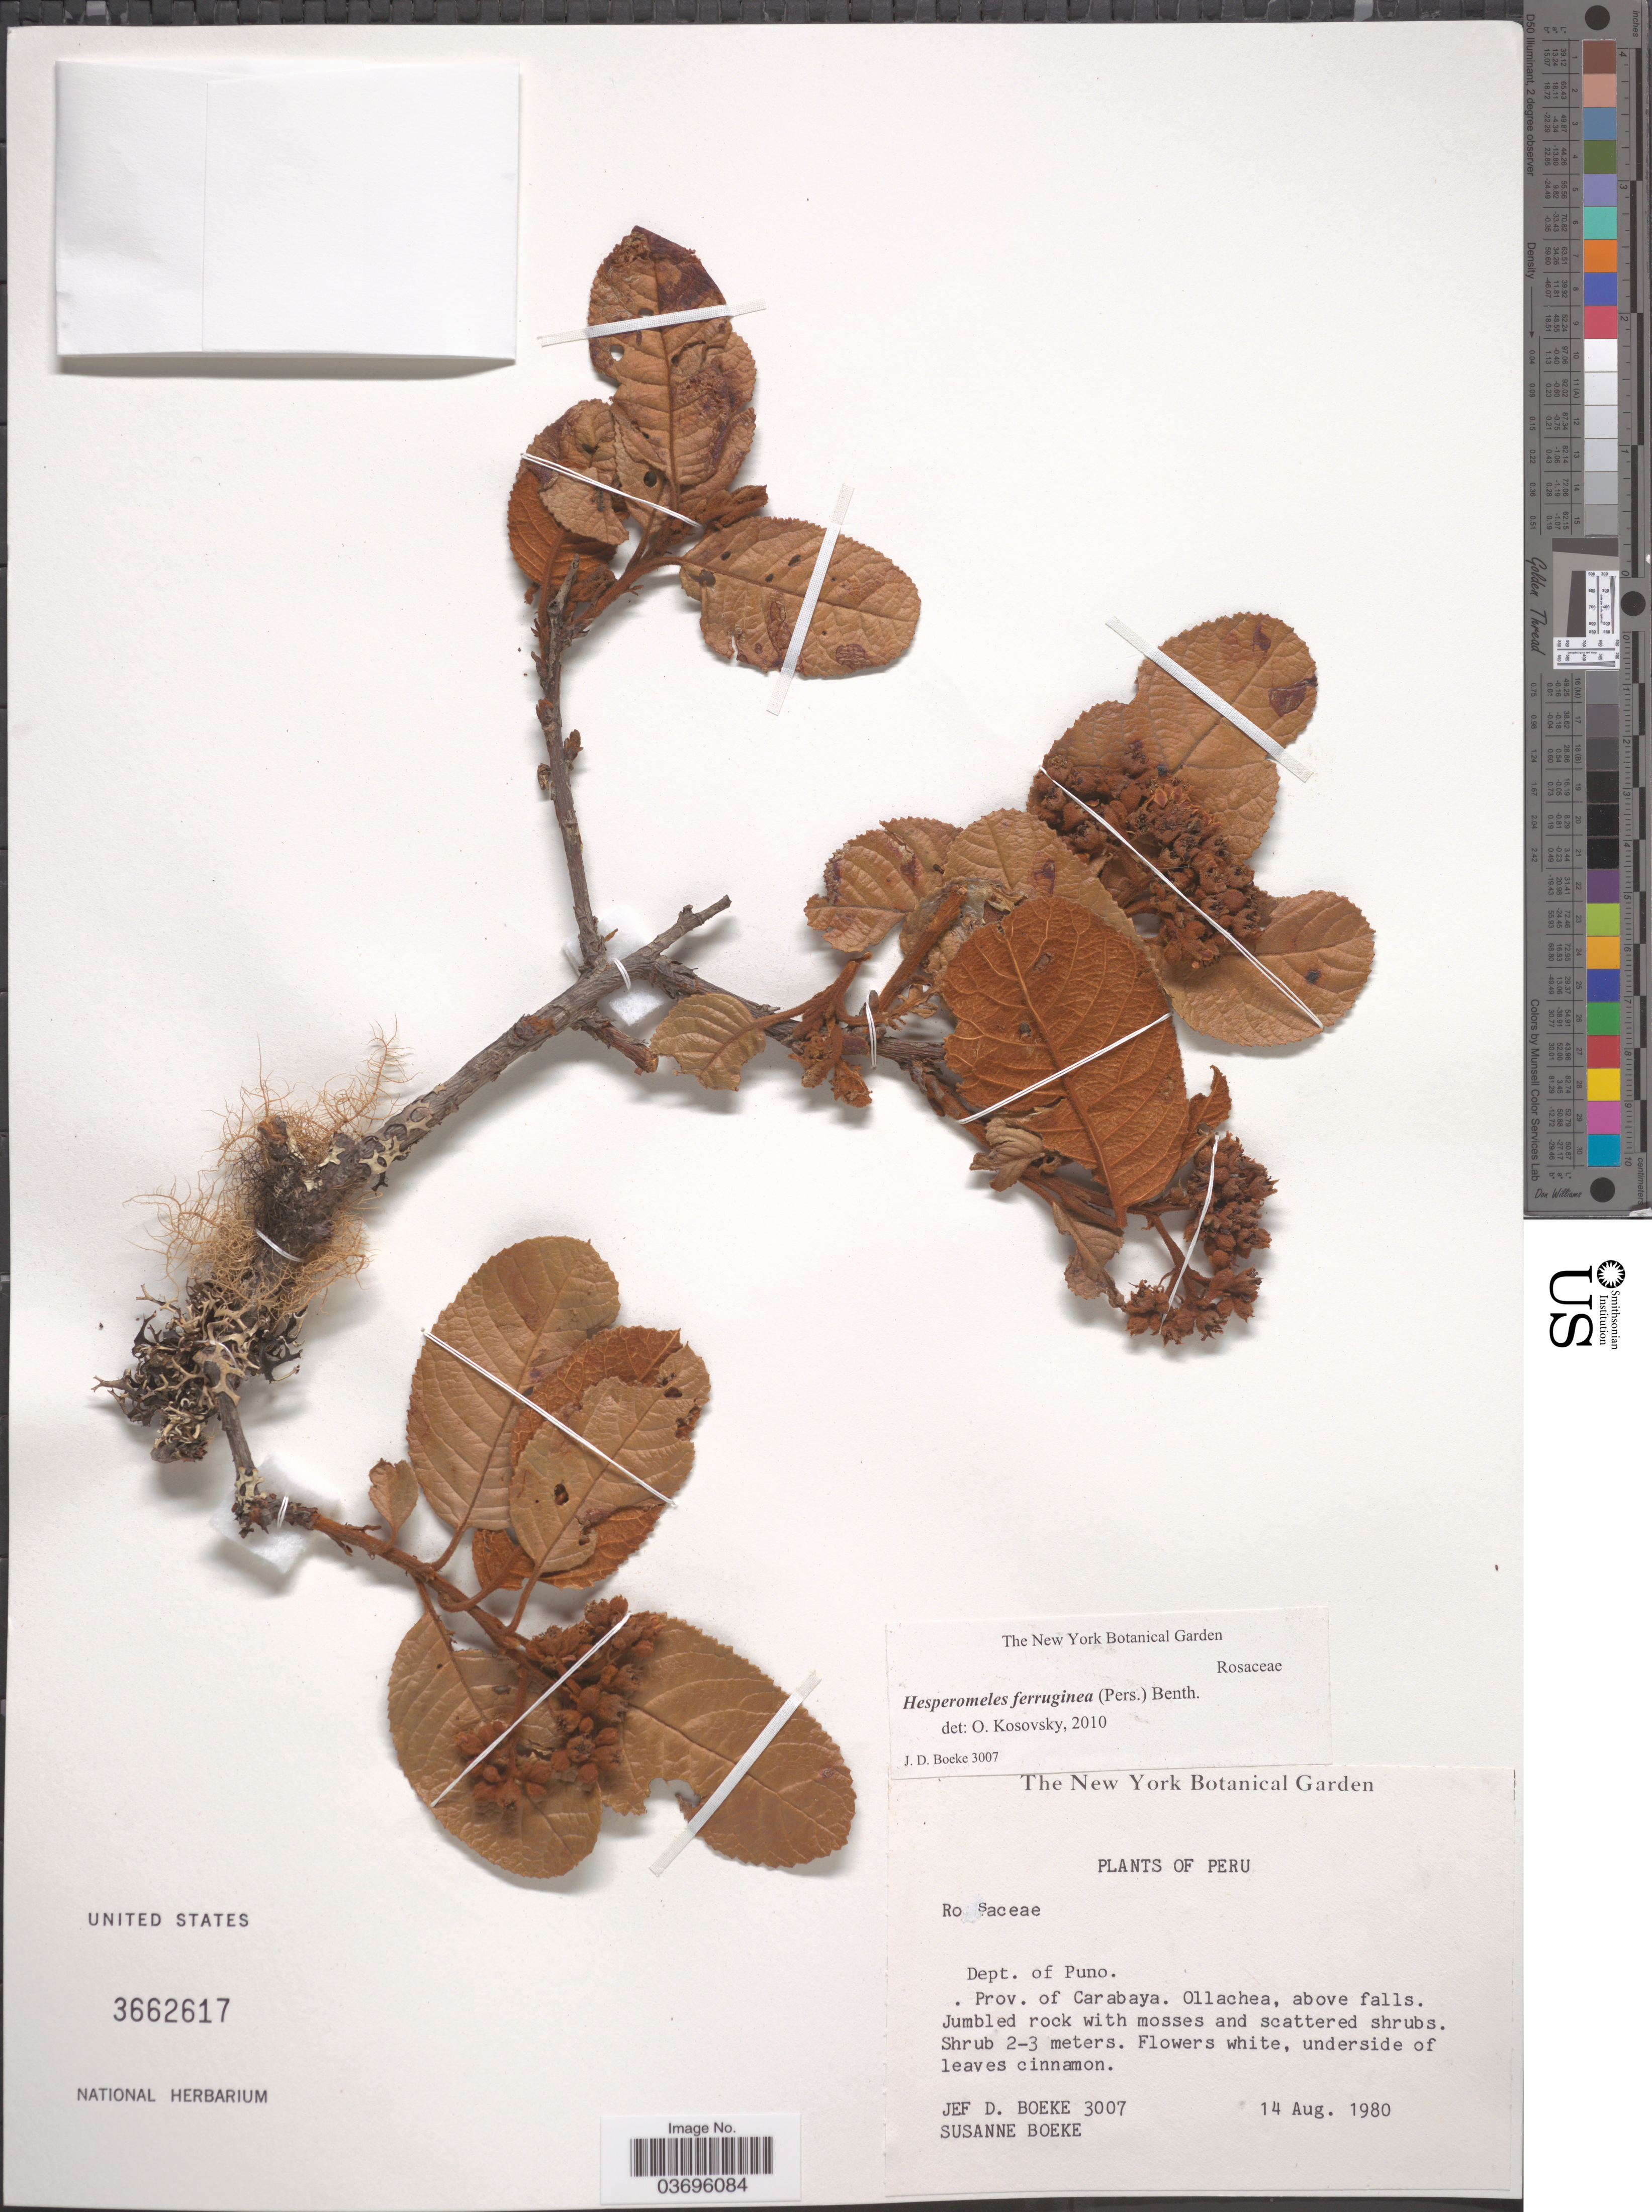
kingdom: Plantae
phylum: Tracheophyta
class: Magnoliopsida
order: Rosales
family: Rosaceae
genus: Hesperomeles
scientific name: Hesperomeles ferruginea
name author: (Juss. ex Pers.) Benth.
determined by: Kosovsky, O.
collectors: J. Boeke & S. Boeke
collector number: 3007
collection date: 1980-08-14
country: Peru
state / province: Puno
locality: Dept. of Puno. Prov. of Carabaya. Ollachea, above falls.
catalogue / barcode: US 3662617